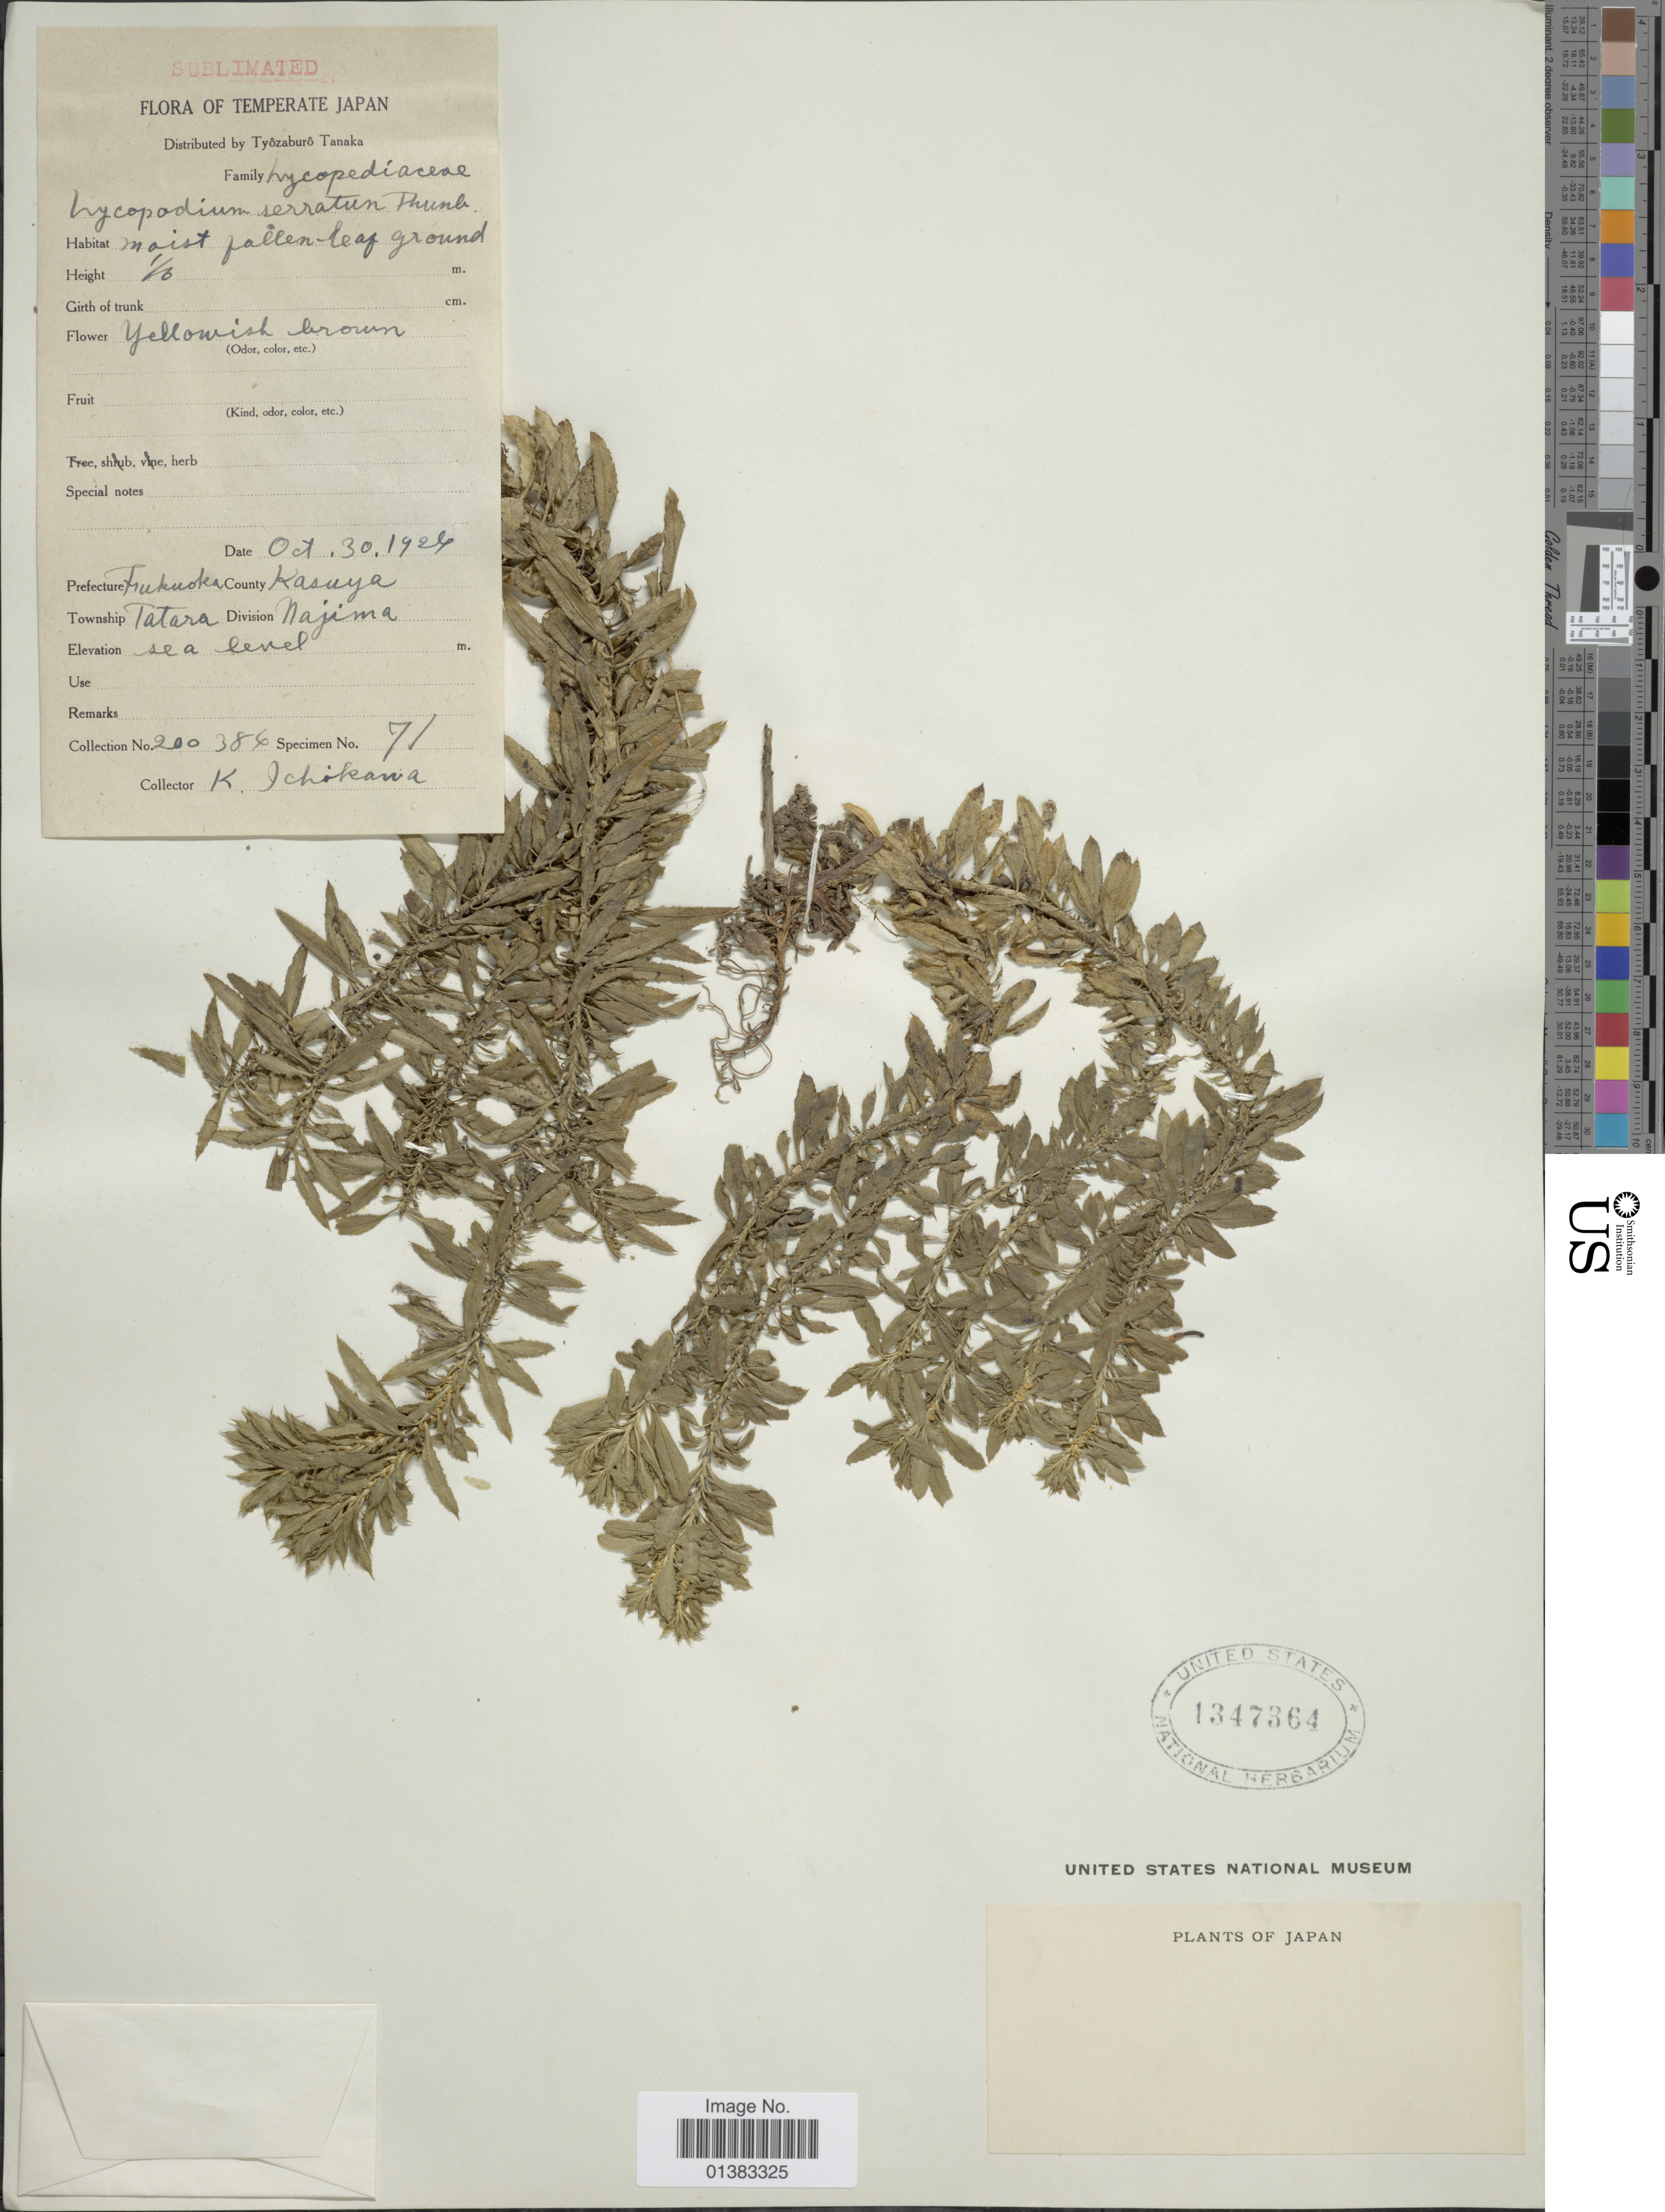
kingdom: Plantae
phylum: Tracheophyta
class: Lycopodiopsida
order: Lycopodiales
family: Lycopodiaceae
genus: Huperzia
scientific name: Huperzia serrata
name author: (Thunb.) Trevis.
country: Japan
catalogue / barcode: US 1347364